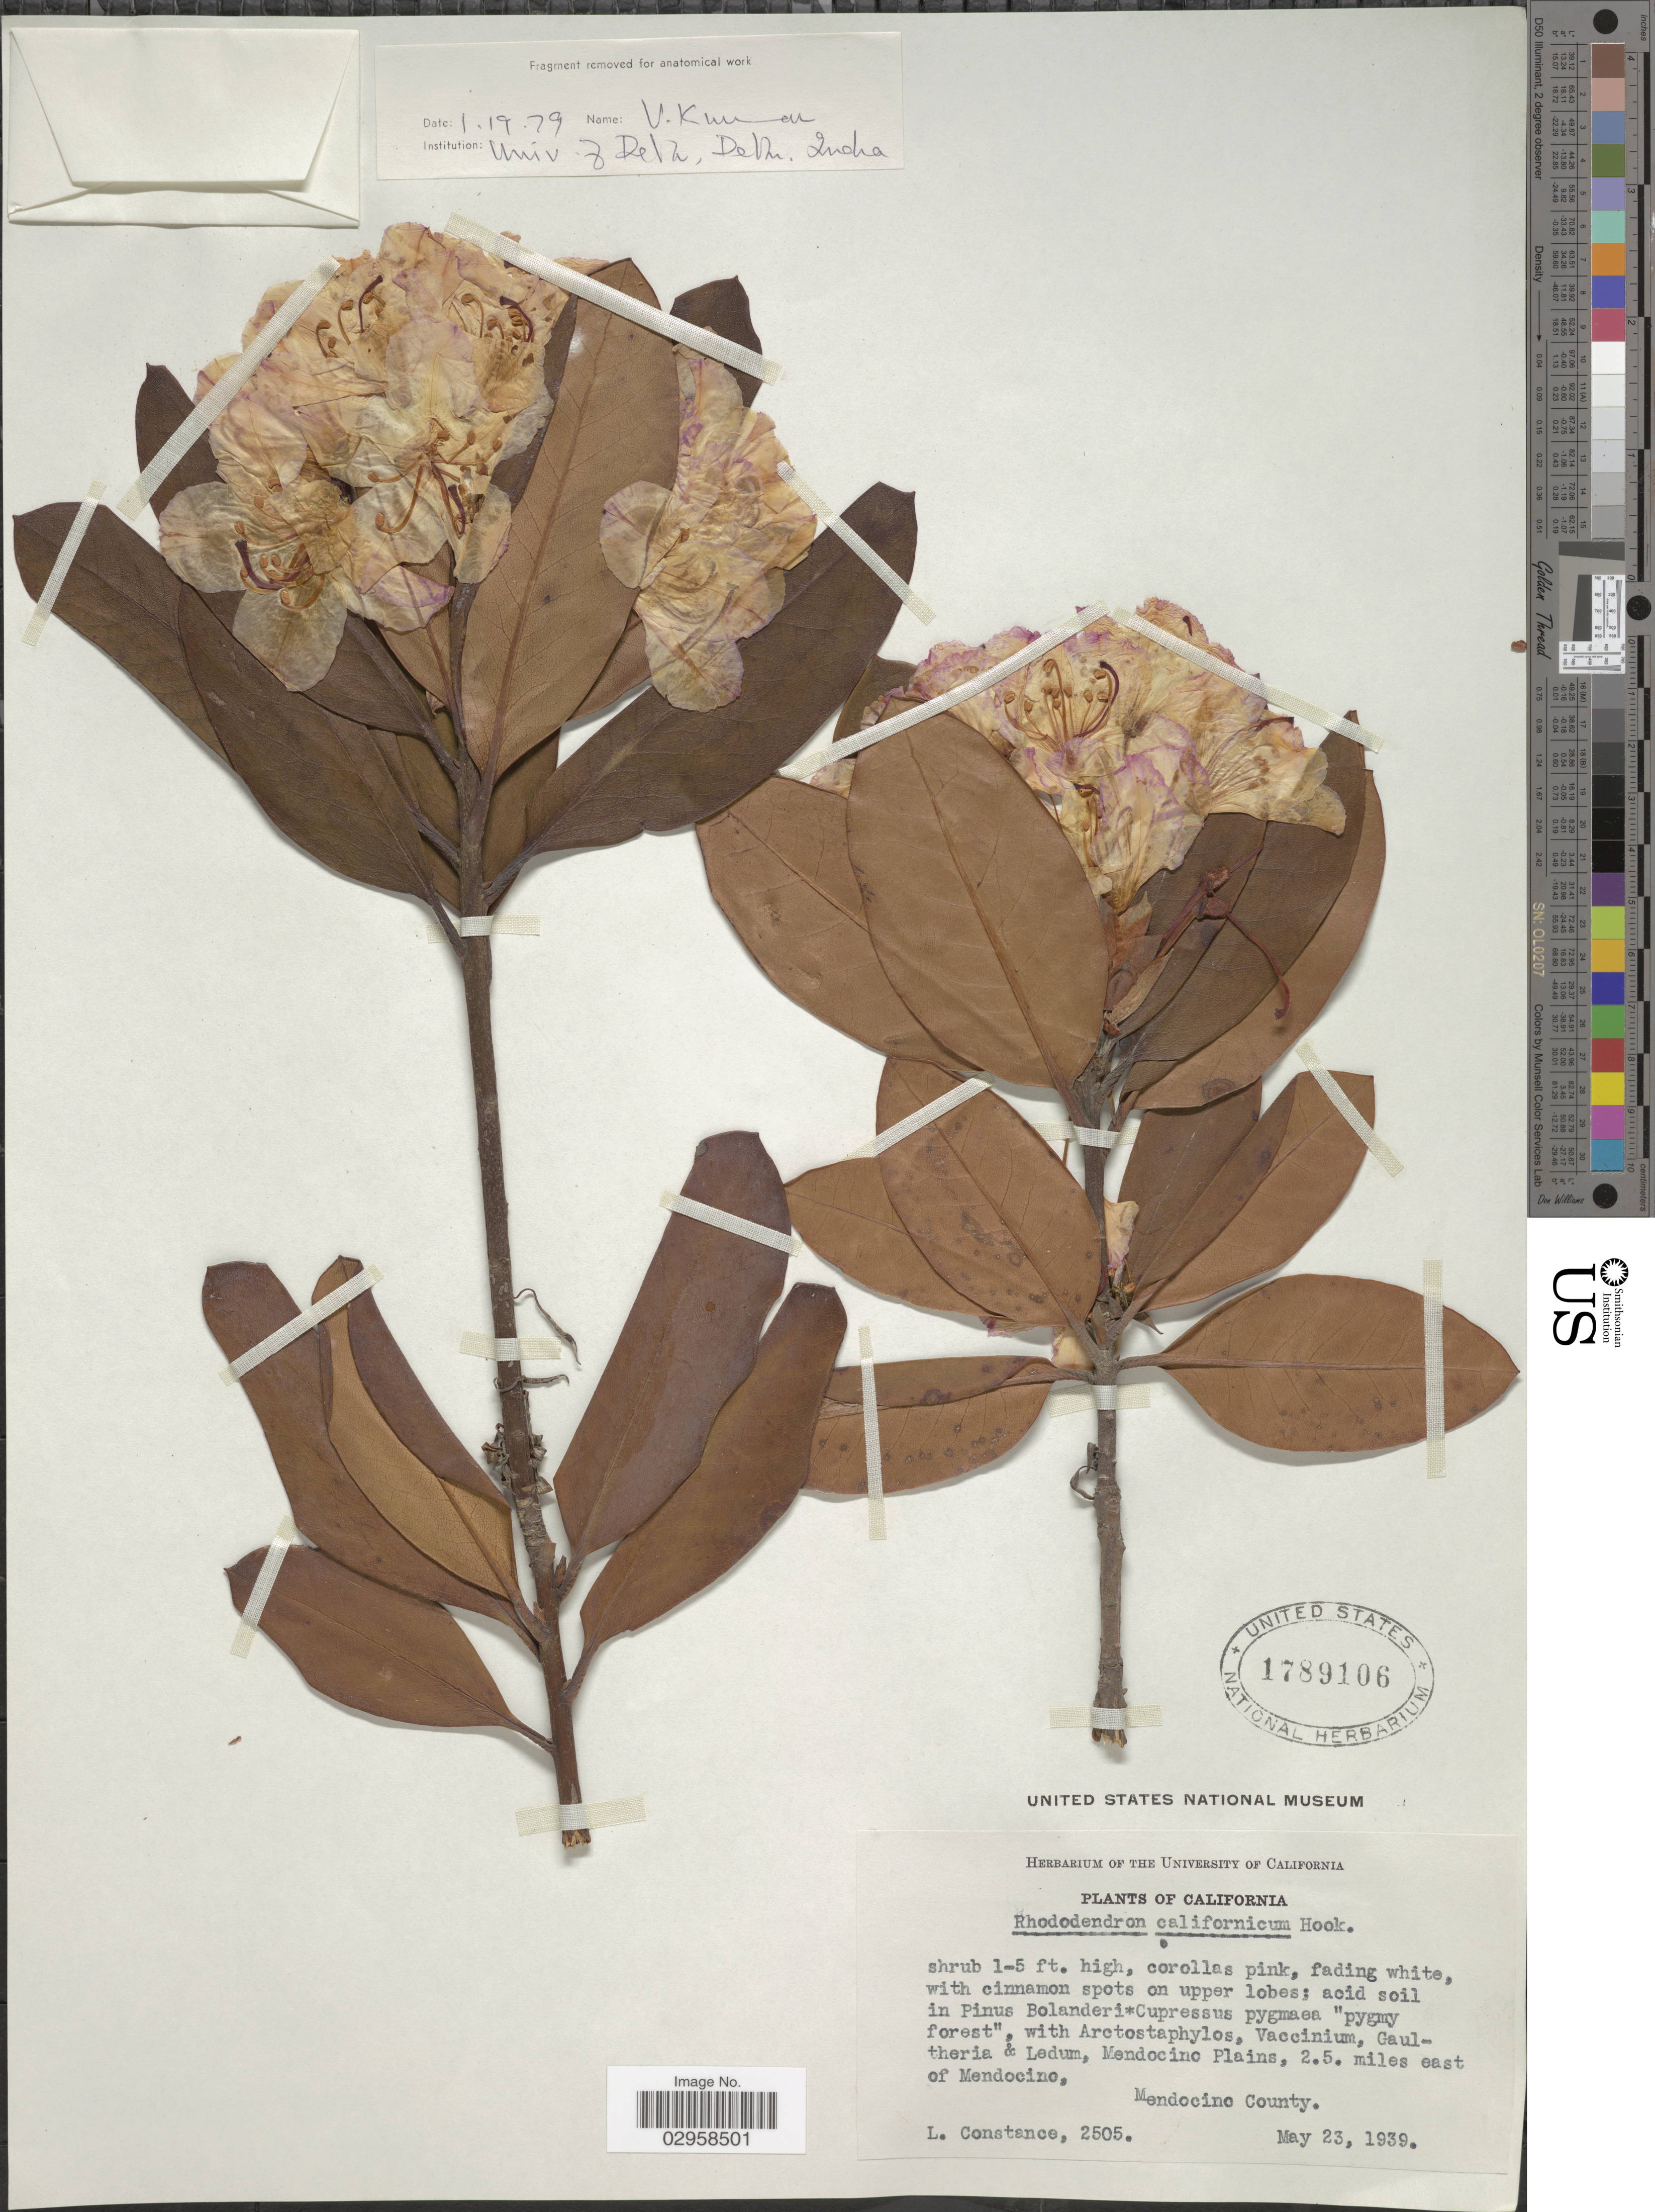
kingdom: Plantae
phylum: Tracheophyta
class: Magnoliopsida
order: Ericales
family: Ericaceae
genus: Rhododendron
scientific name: Rhododendron macrophyllum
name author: D. Don ex G. Don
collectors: L. Constance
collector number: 2505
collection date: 1939-05-23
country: United States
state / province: California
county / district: Mendocino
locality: Medocino Plains, 2.5 miles east of Mendocino, Mendocino County.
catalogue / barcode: US 1789106